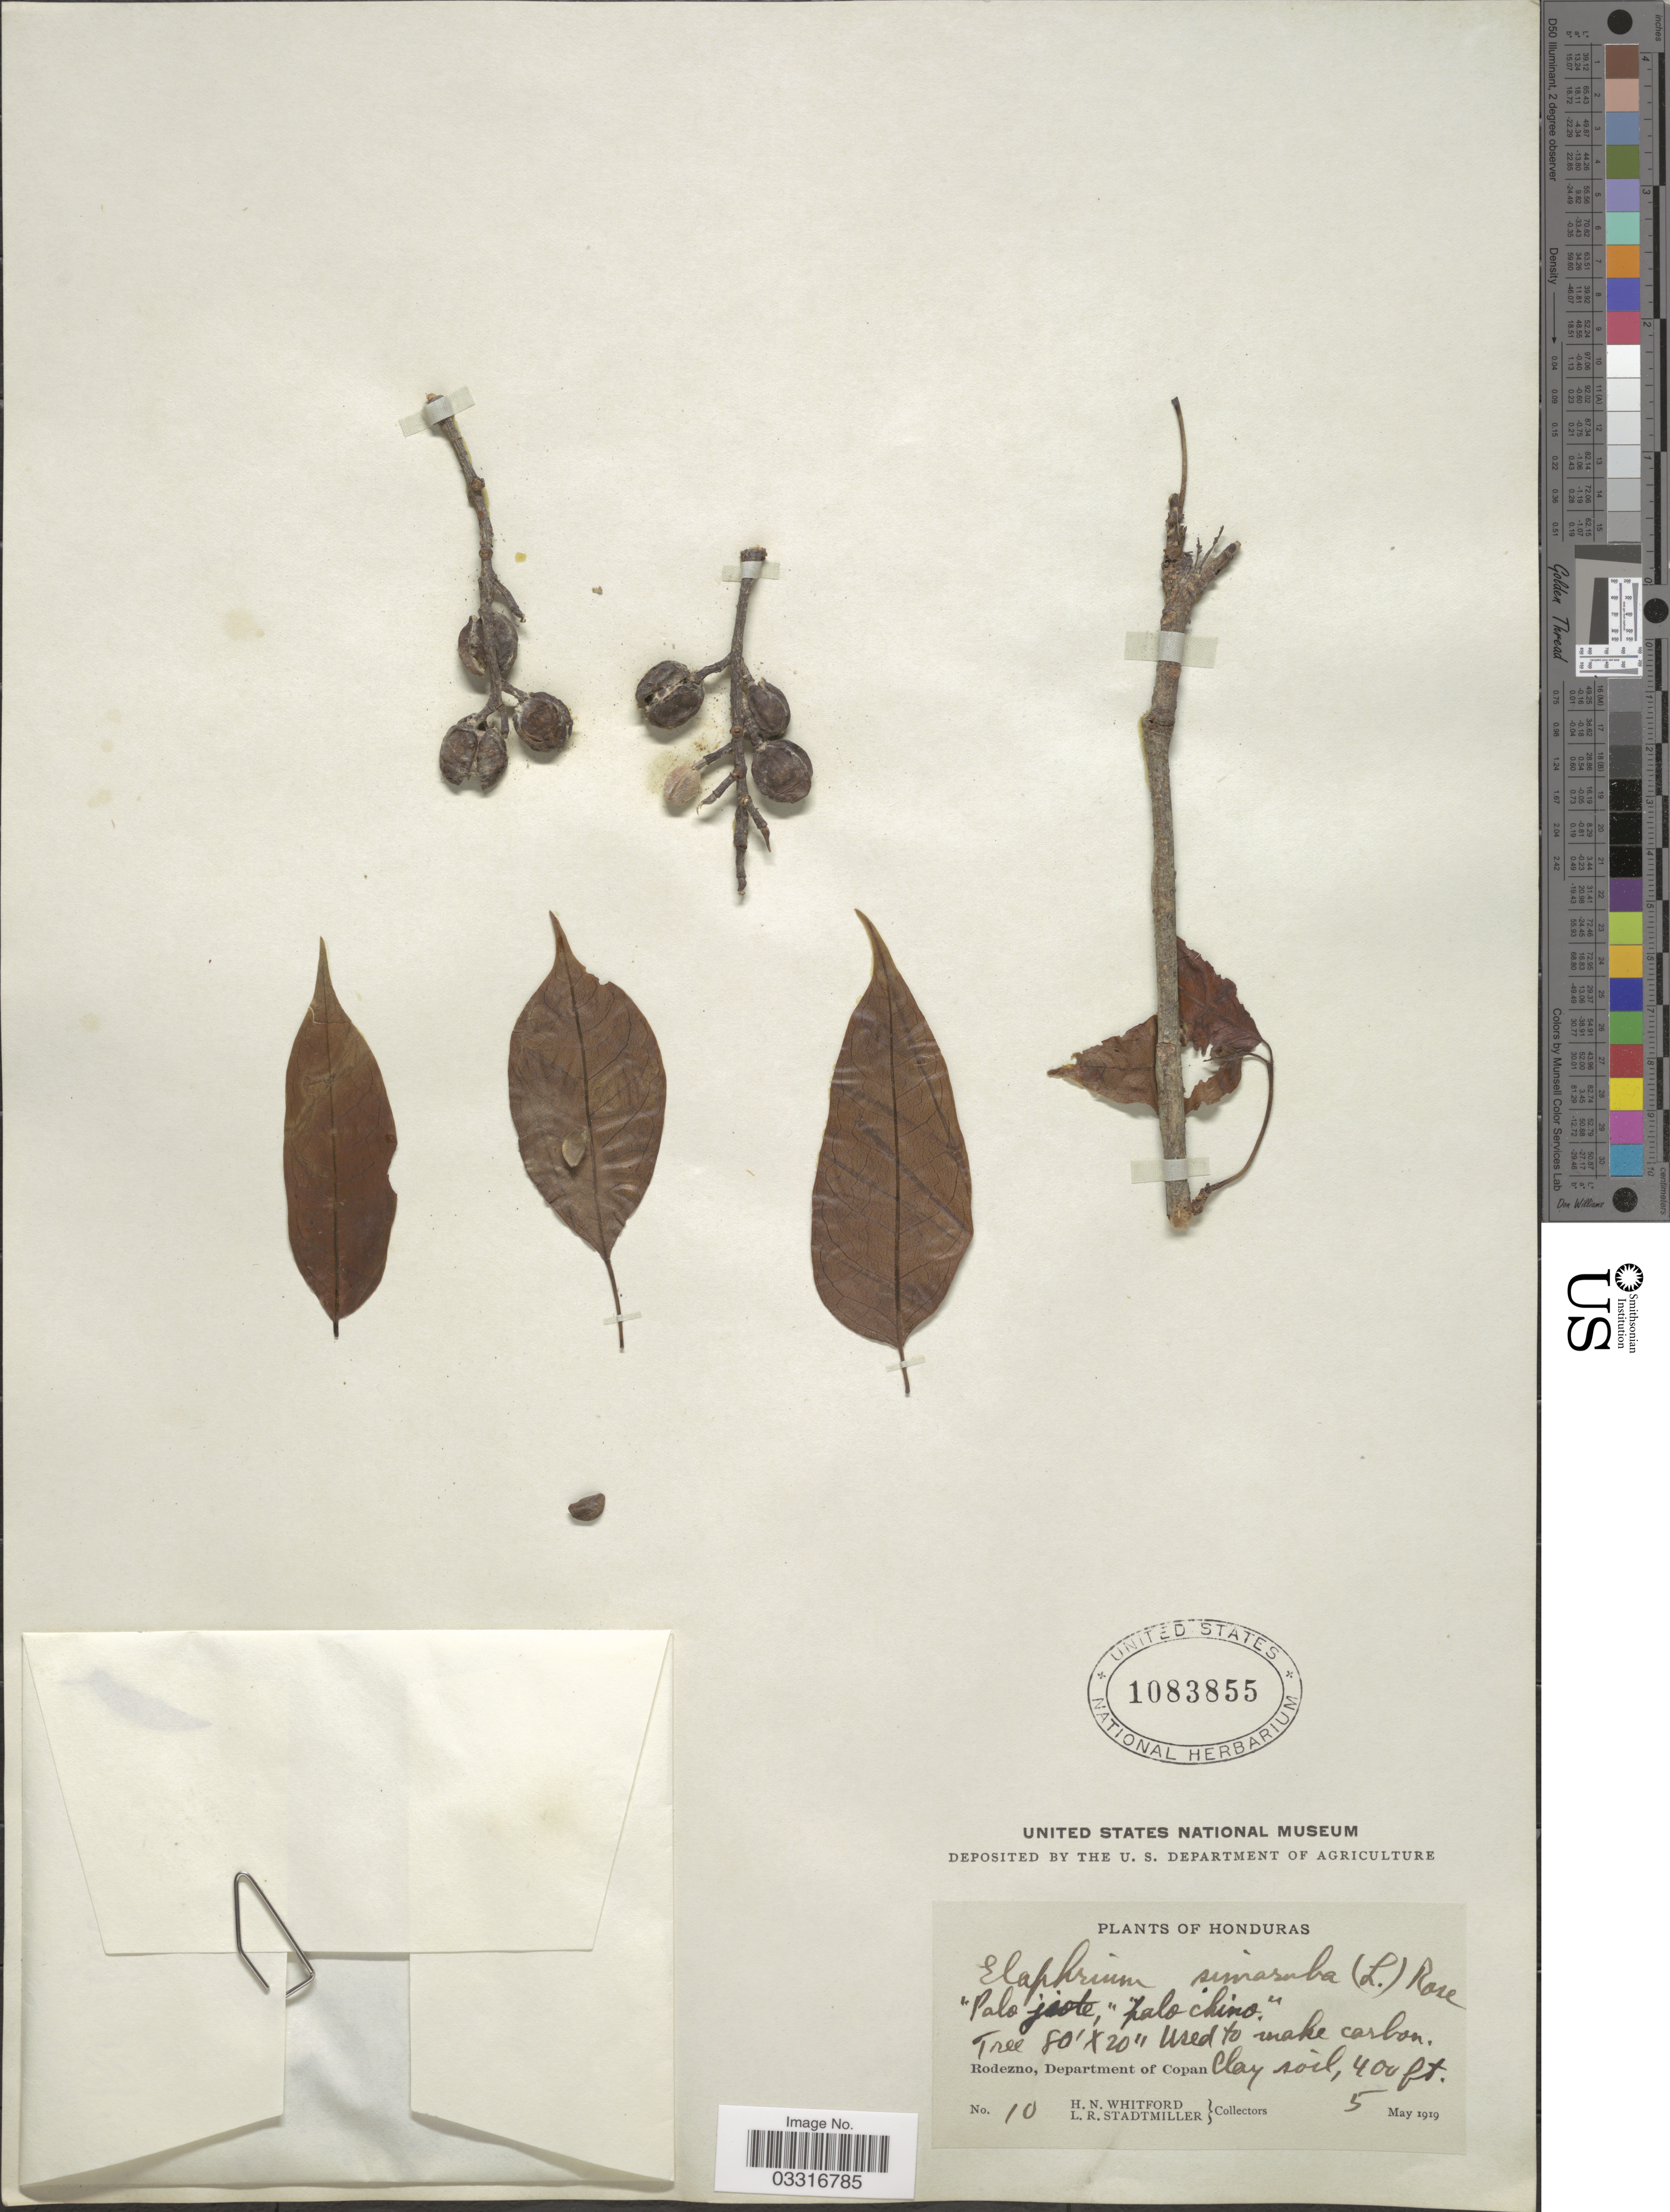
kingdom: Plantae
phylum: Tracheophyta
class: Magnoliopsida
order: Sapindales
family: Burseraceae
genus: Bursera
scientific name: Bursera simaruba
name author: (L.) Sarg.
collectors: H. N. Whitford & L. Stadtmiller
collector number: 10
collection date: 1919-05-05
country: Honduras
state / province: Copán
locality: Rodezno, Department of Copan.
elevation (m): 122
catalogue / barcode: US 1083855